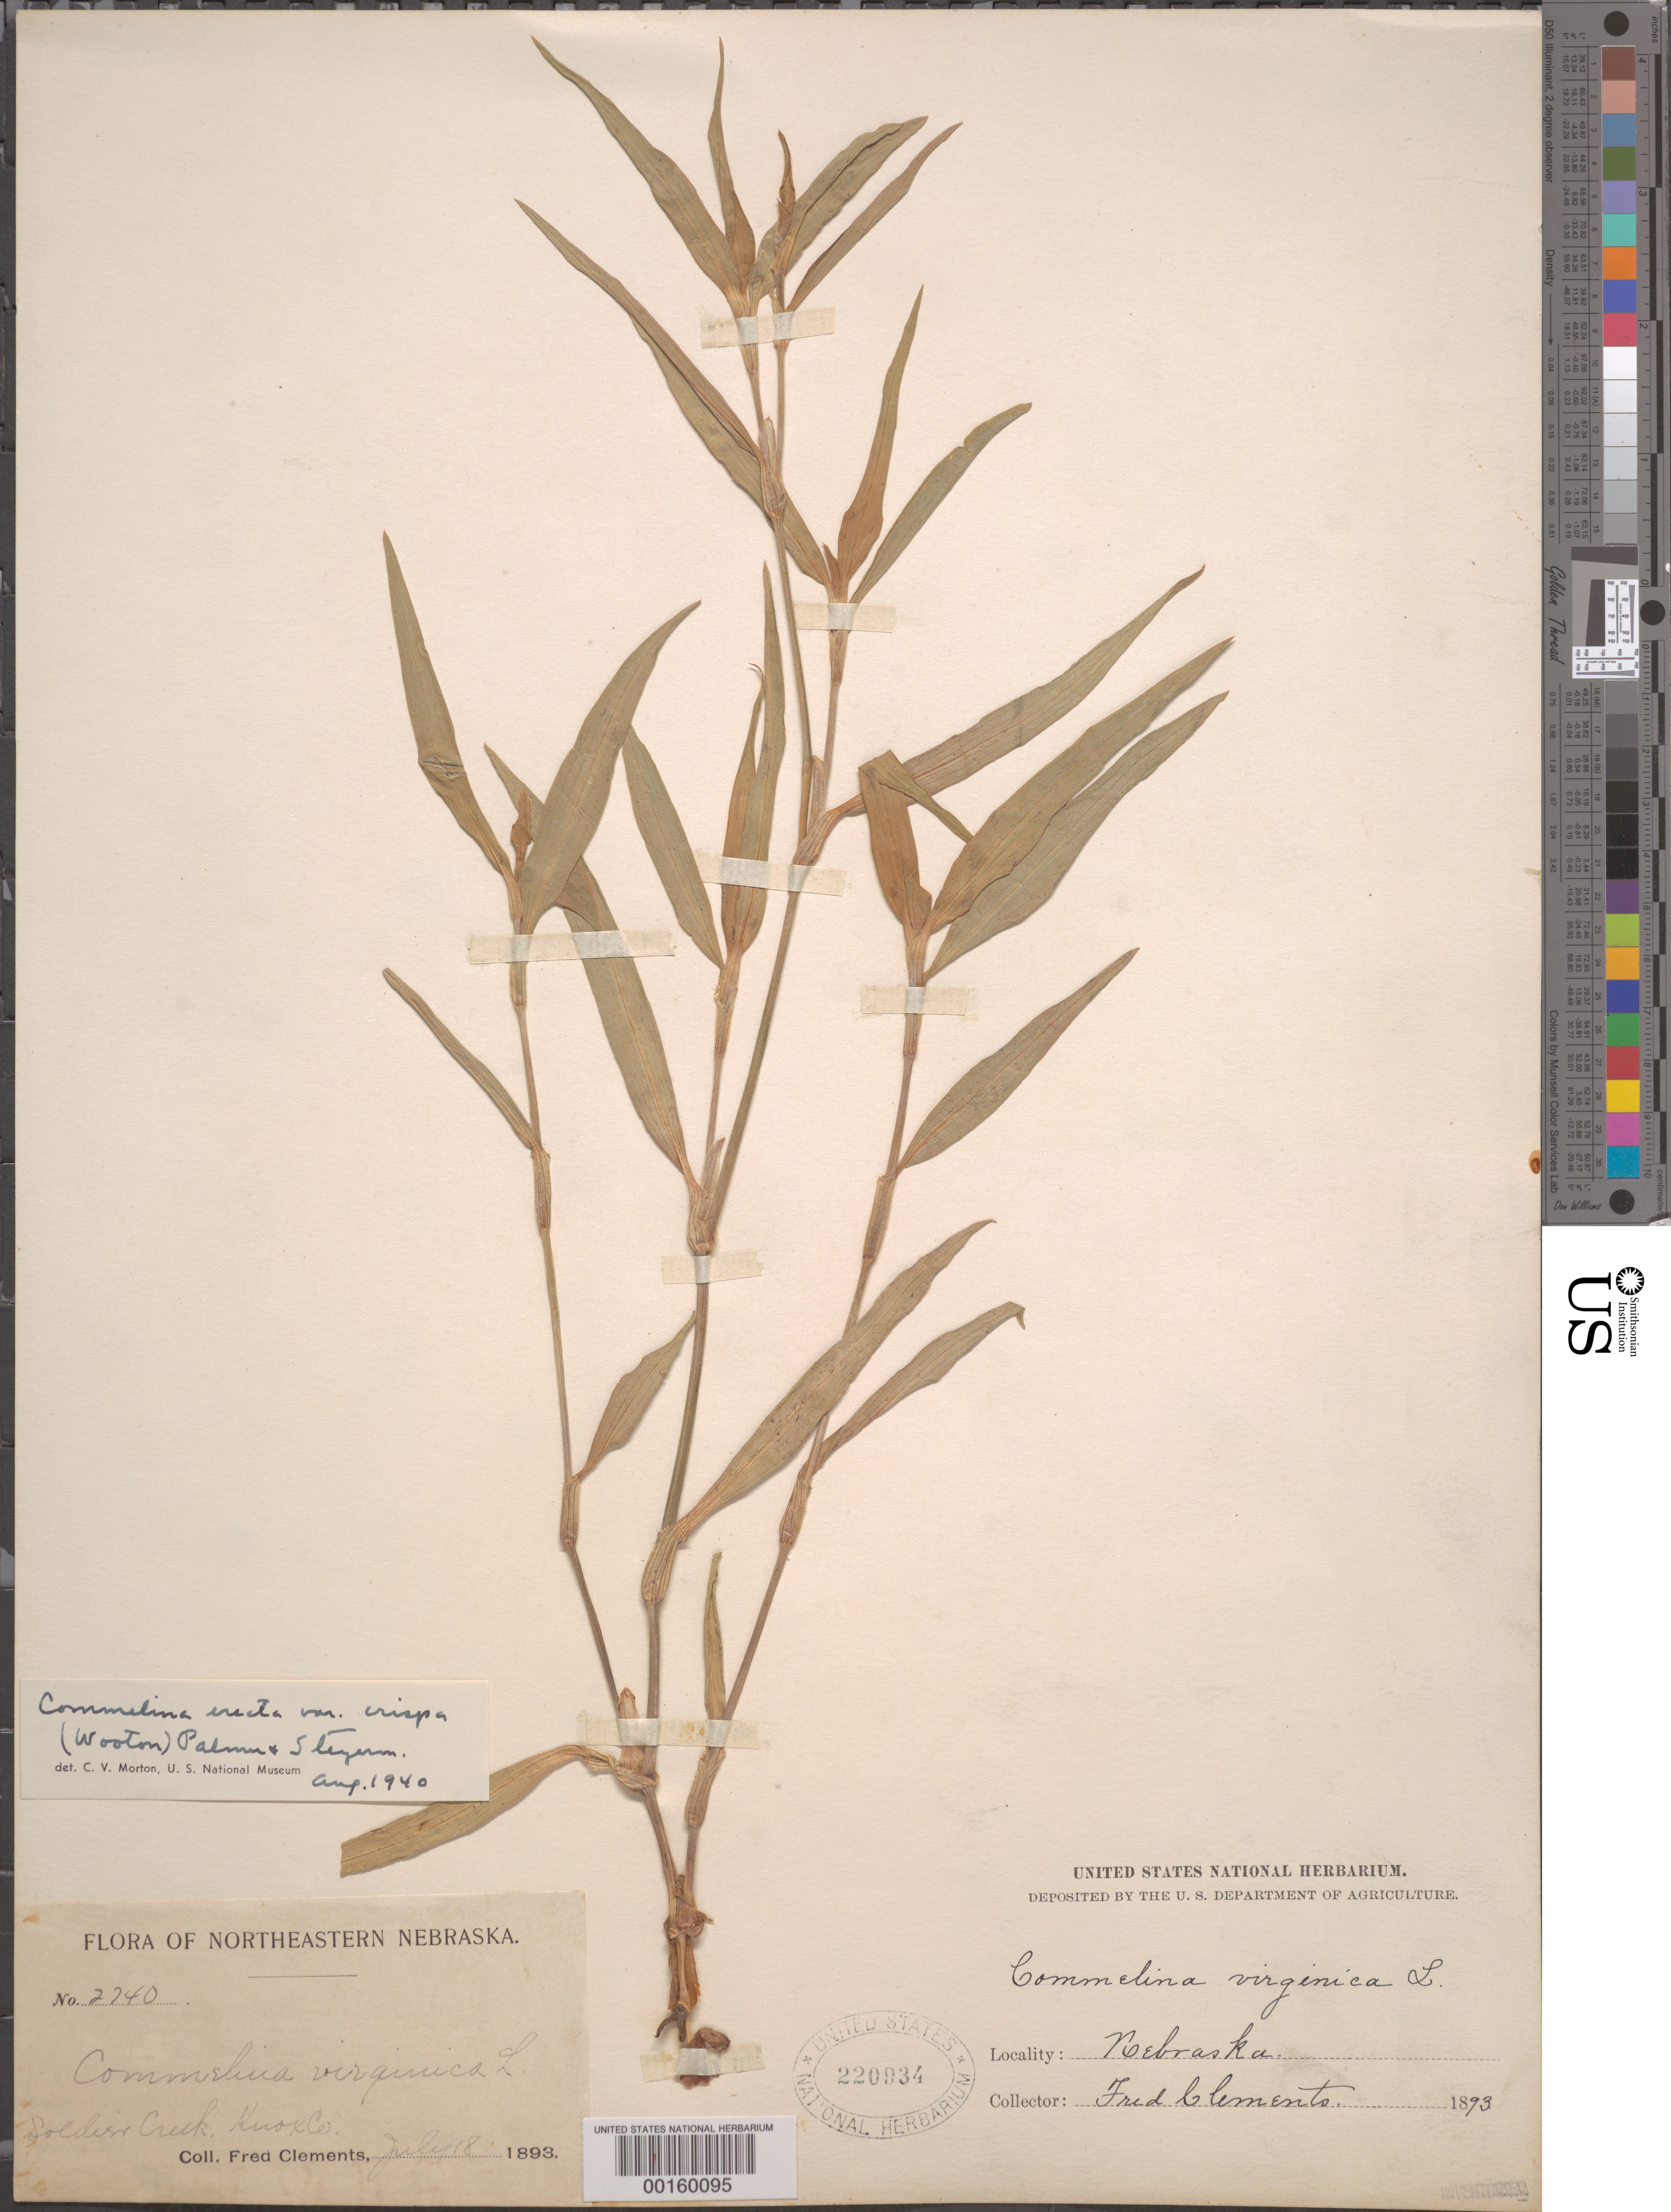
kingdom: Plantae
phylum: Tracheophyta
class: Liliopsida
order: Commelinales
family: Commelinaceae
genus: Commelina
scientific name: Commelina erecta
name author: L.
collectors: F. E. Clements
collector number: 2740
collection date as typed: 18 Jul 1893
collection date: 1893-07-18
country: United States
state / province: Nebraska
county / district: Knox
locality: Soldiers creek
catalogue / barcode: US 220934